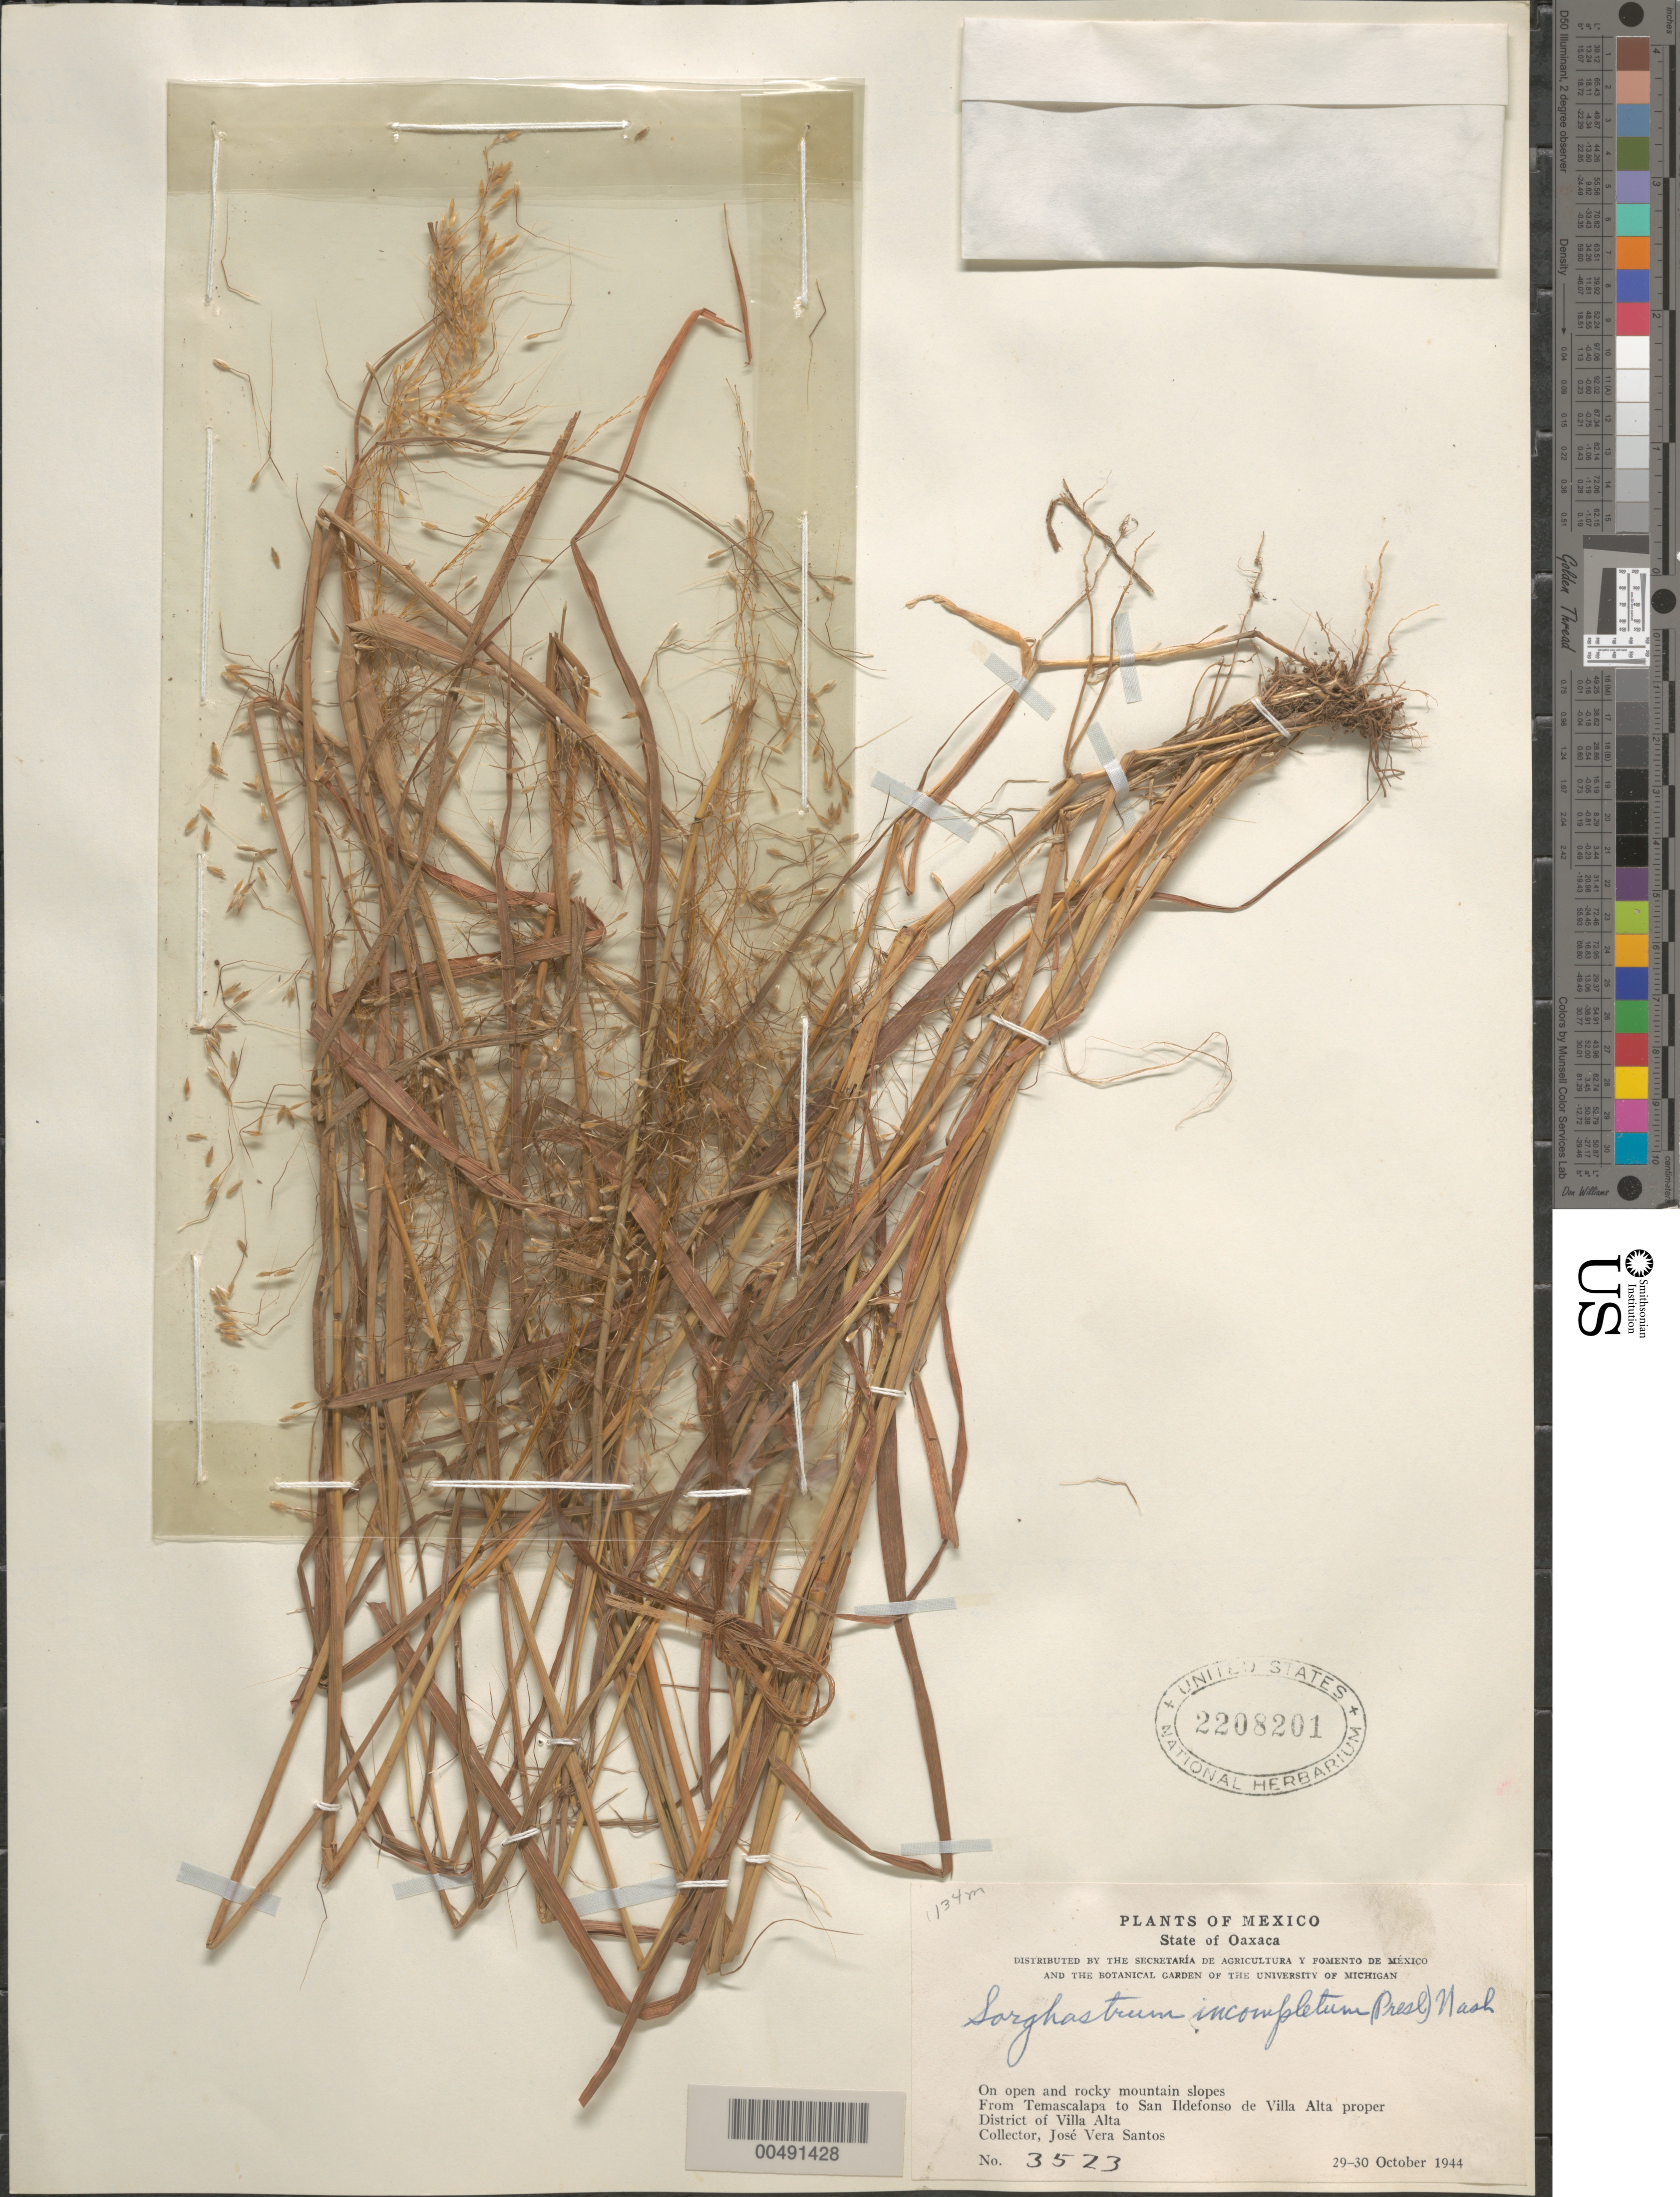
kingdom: Plantae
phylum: Tracheophyta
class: Liliopsida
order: Poales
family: Poaceae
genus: Sorghastrum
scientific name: Sorghastrum incompletum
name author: (J. Presl) Nash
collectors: J. V. Santos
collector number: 3523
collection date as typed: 29 Oct 1944 to 30 Oct 1944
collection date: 1944-10-29/1944-10-30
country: Mexico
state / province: Oaxaca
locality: From Temascalapa to San Ildefonso de Villa Alta proper, Dist of Villa Alta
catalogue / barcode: US 2208201